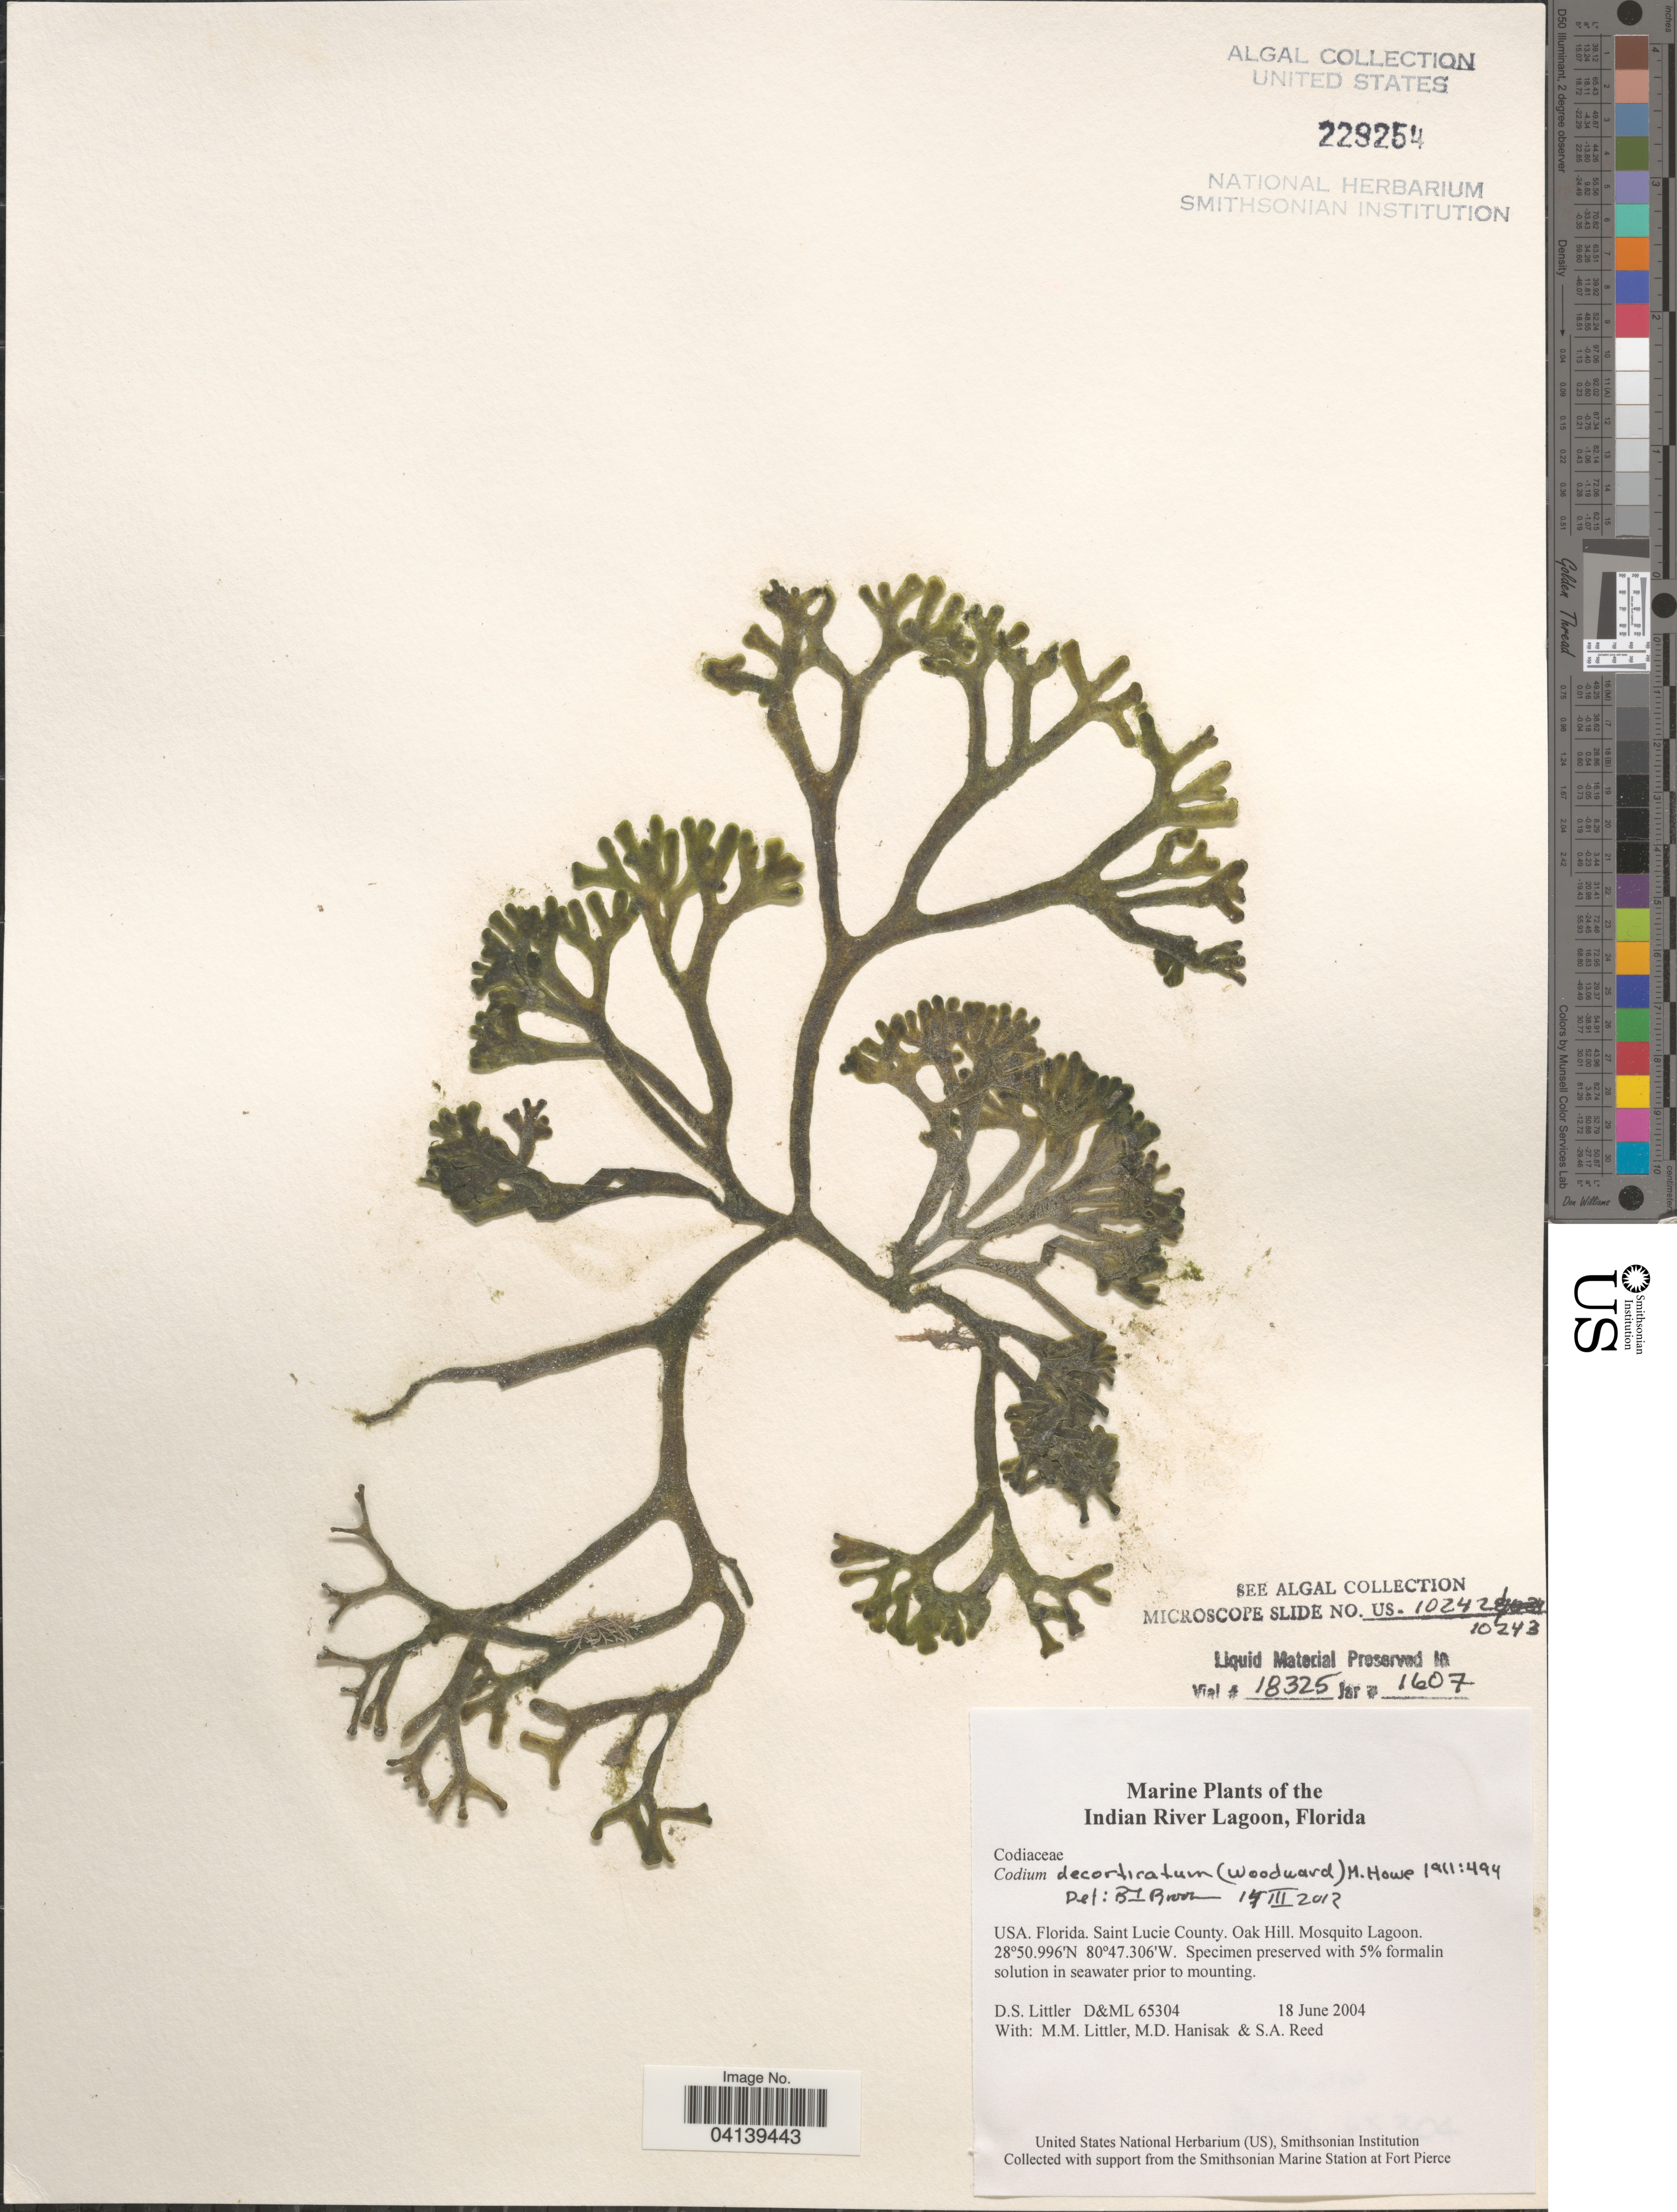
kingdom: Plantae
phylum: Chlorophyta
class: Ulvophyceae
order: Bryopsidales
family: Codiaceae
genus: Codium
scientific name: Codium decorticatum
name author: (Woodw.) M. Howe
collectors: D. S. Littler, M. Hanisak & S. Reed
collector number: D&ML65304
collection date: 2004-06-18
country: United States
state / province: Florida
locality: Indian River Lagoon. Saint Lucie County. Oak Hill. Mosquito Lagoon.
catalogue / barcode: US 229254